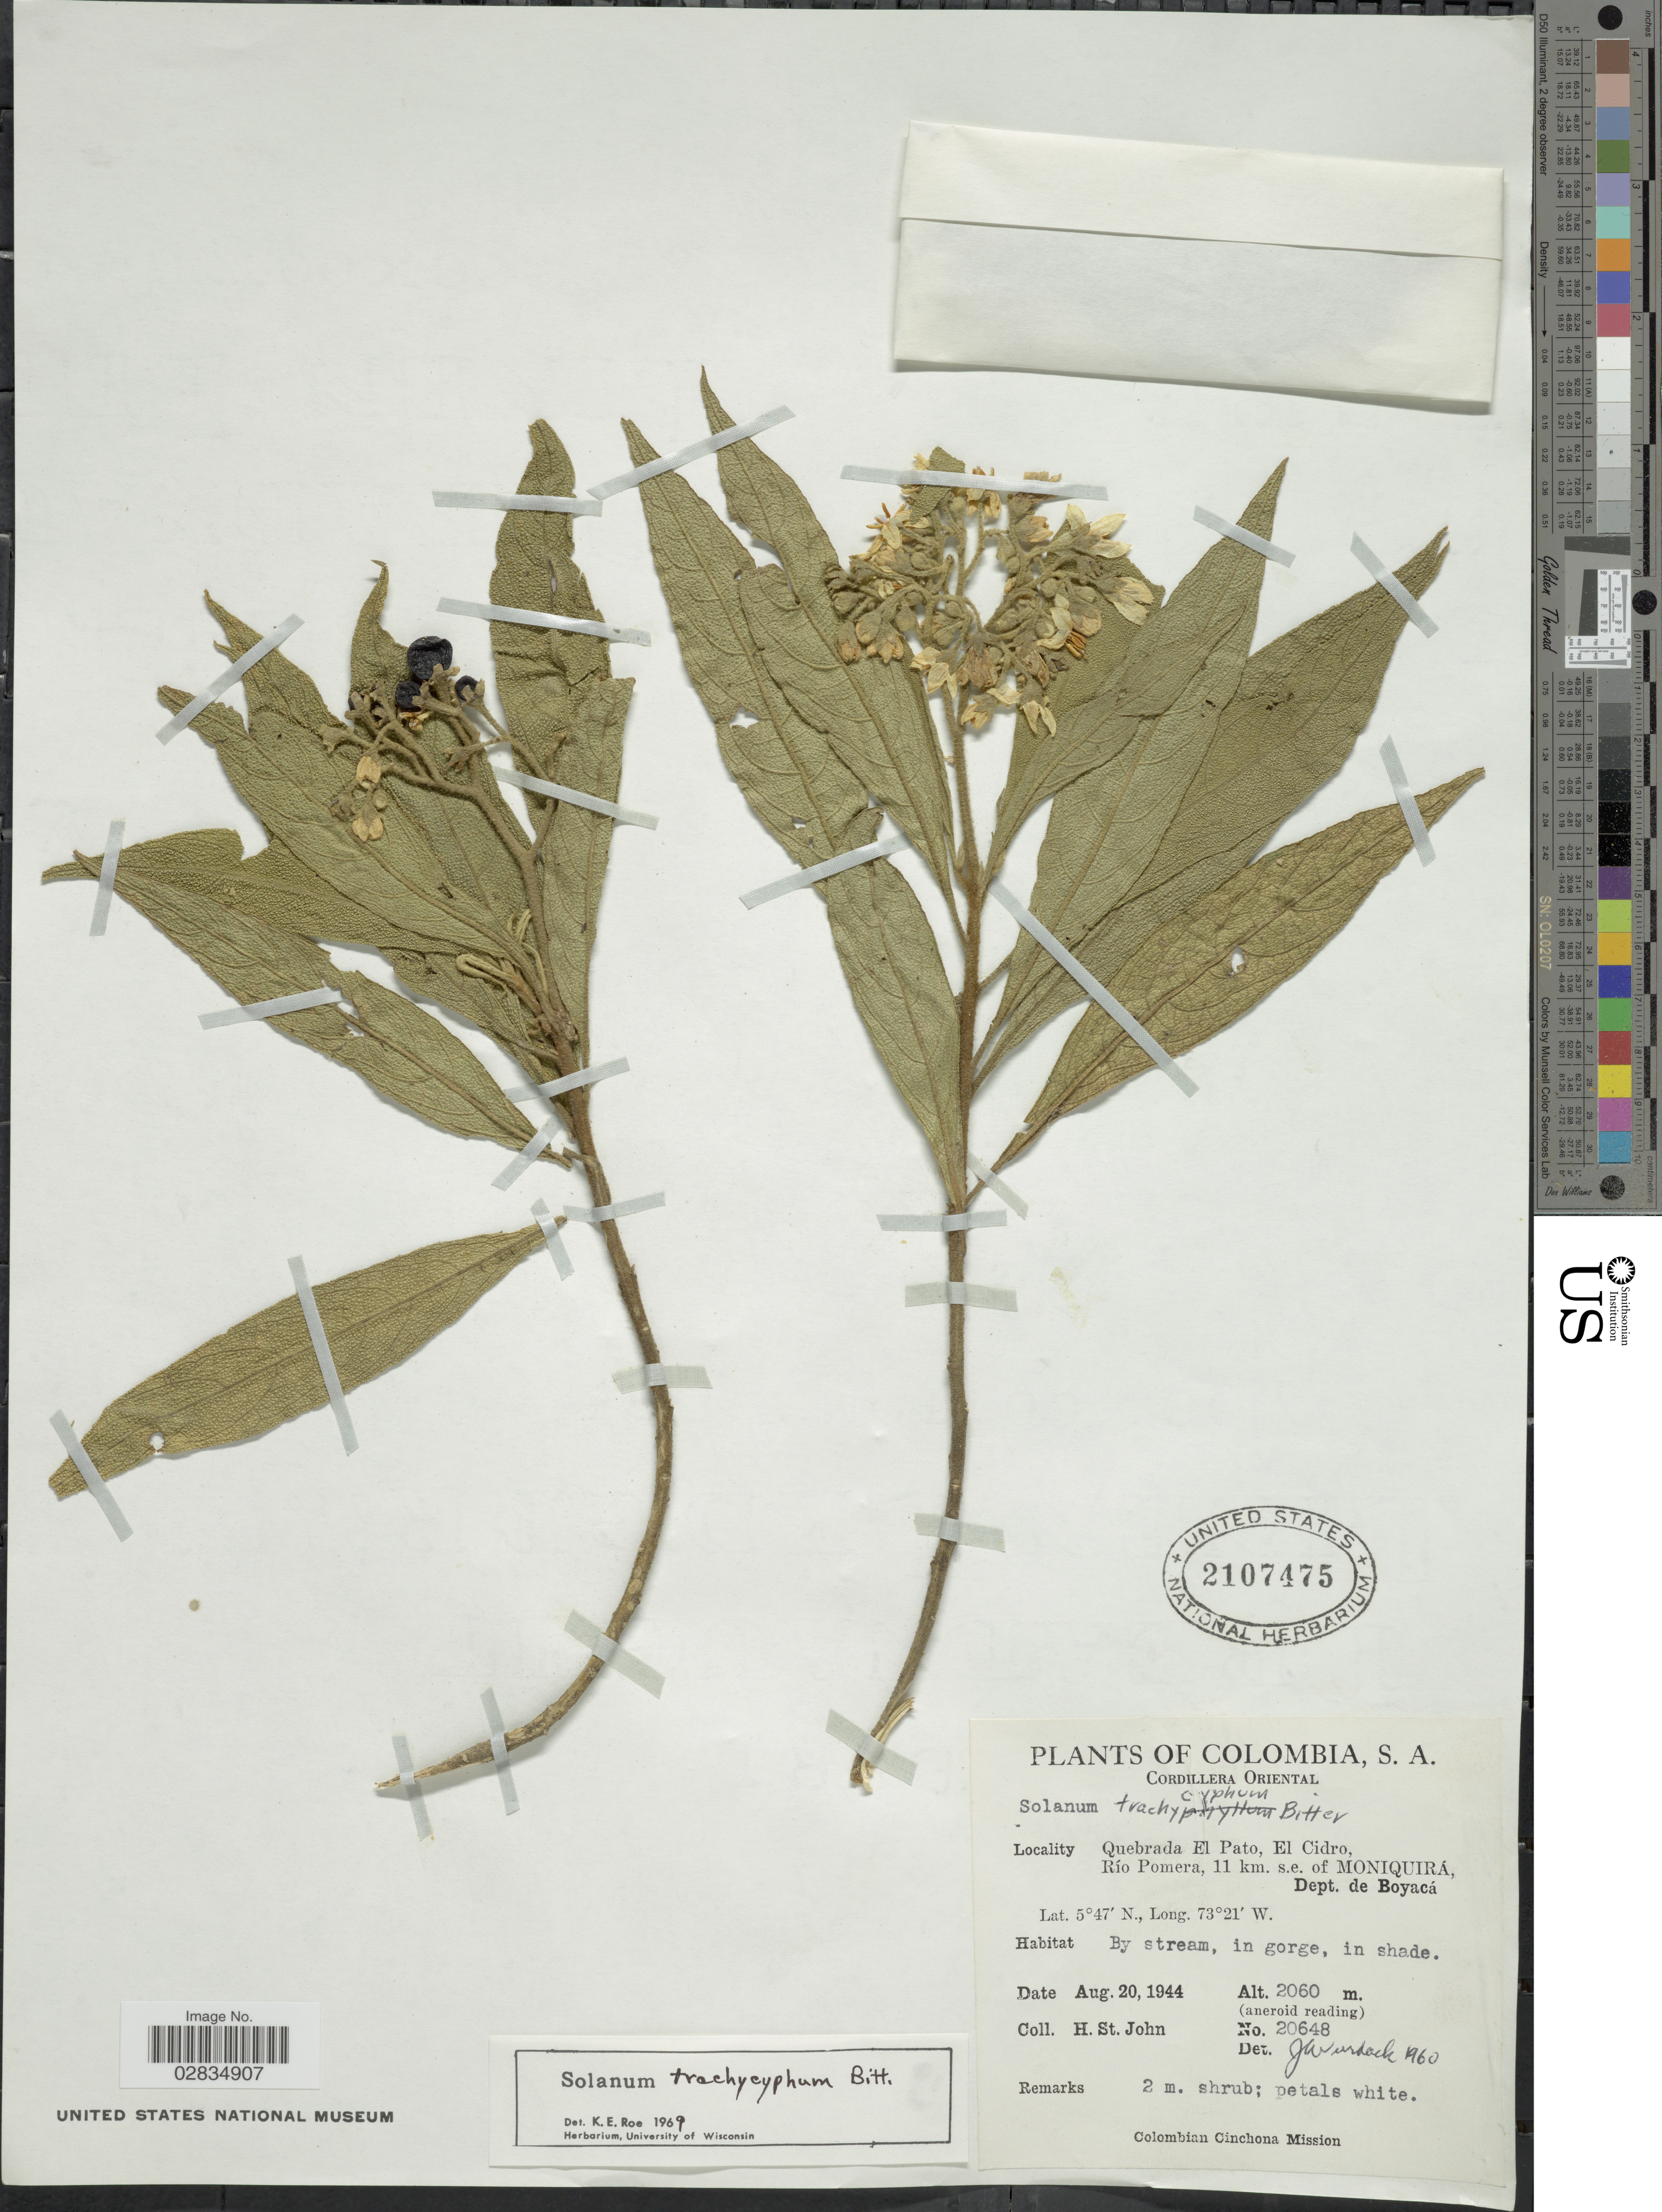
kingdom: Plantae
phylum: Tracheophyta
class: Magnoliopsida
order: Solanales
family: Solanaceae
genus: Solanum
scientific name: Solanum trachycyphum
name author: Bitter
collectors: H. St. John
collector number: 20648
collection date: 1944-08-20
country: Colombia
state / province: Boyacá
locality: Cordillera Oriental, Quebrada El Pato, El Cidro, Río Pomera, 11 km. s.e. of Moniquirá, Dept. de Boyacá.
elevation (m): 2060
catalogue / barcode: US 2107475